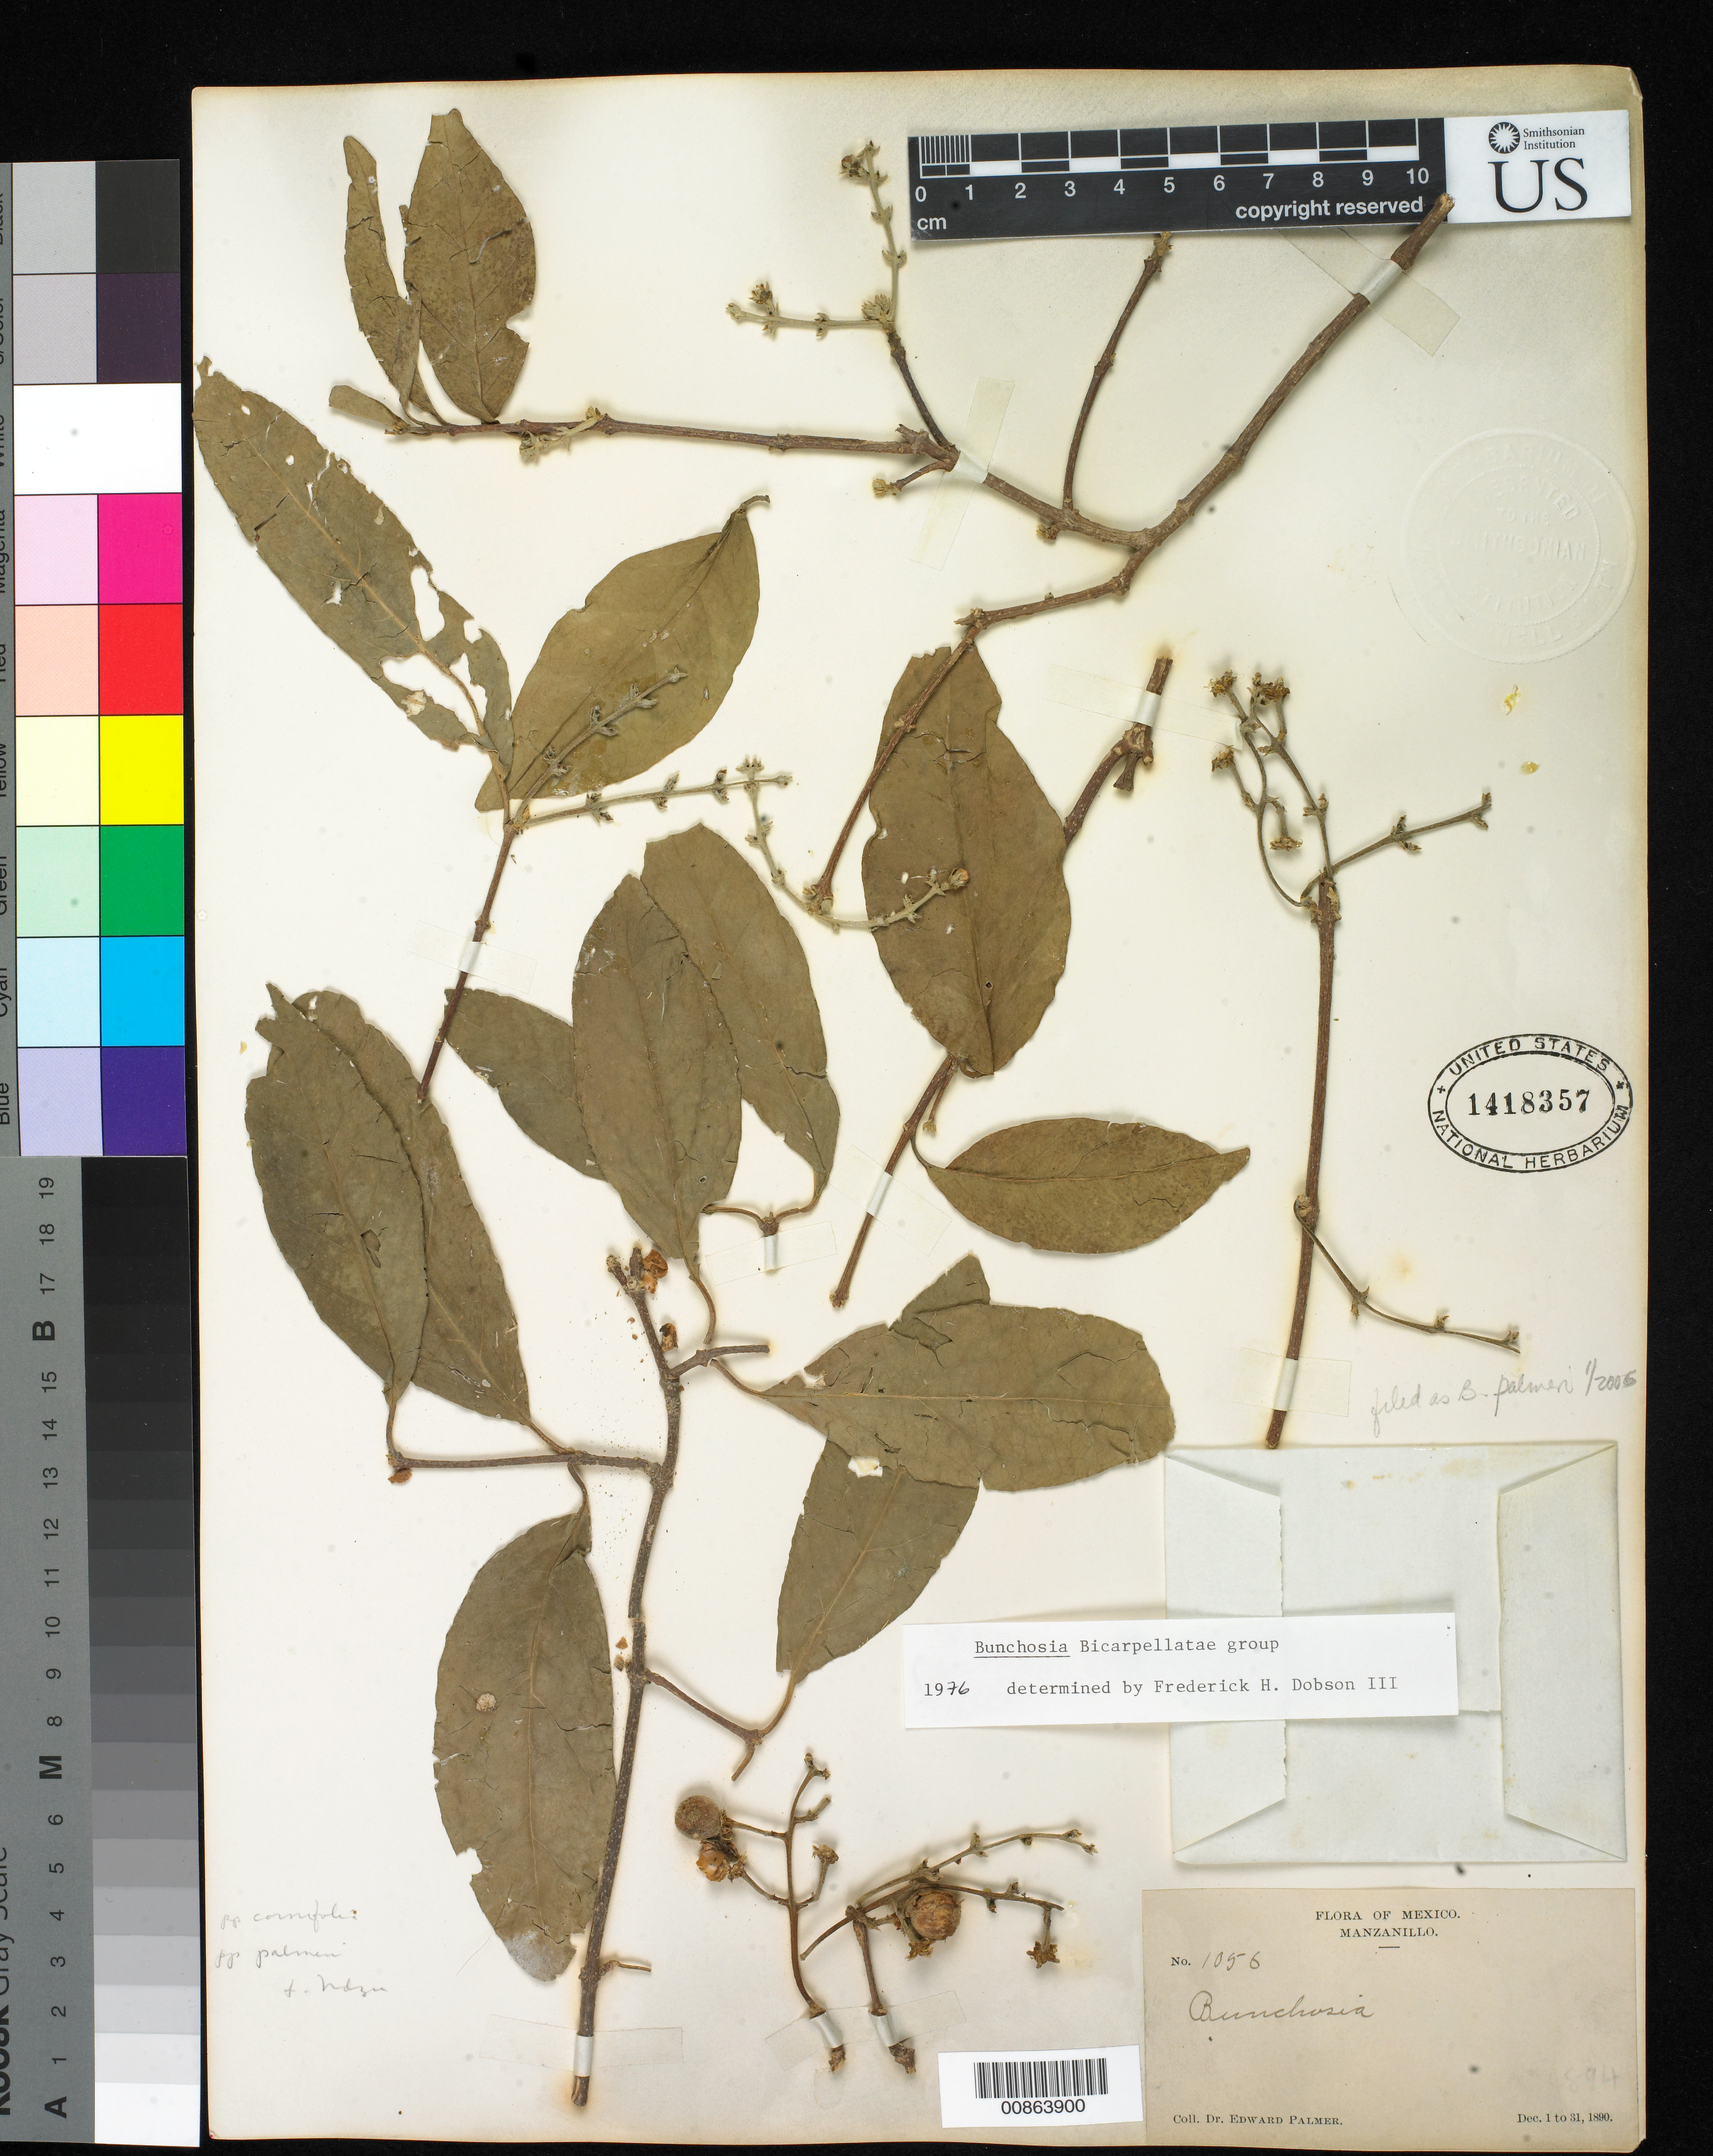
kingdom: Plantae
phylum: Tracheophyta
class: Magnoliopsida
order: Malpighiales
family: Malpighiaceae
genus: Bunchosia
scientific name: Bunchosia palmeri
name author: S. Watson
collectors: E. Palmer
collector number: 1056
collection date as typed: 01 Dec 1890 to 31 Dec 1890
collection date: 1890-12-01/1890-12-31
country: Mexico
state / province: Colima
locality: Manzanillo, Colima.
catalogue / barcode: US 1418357